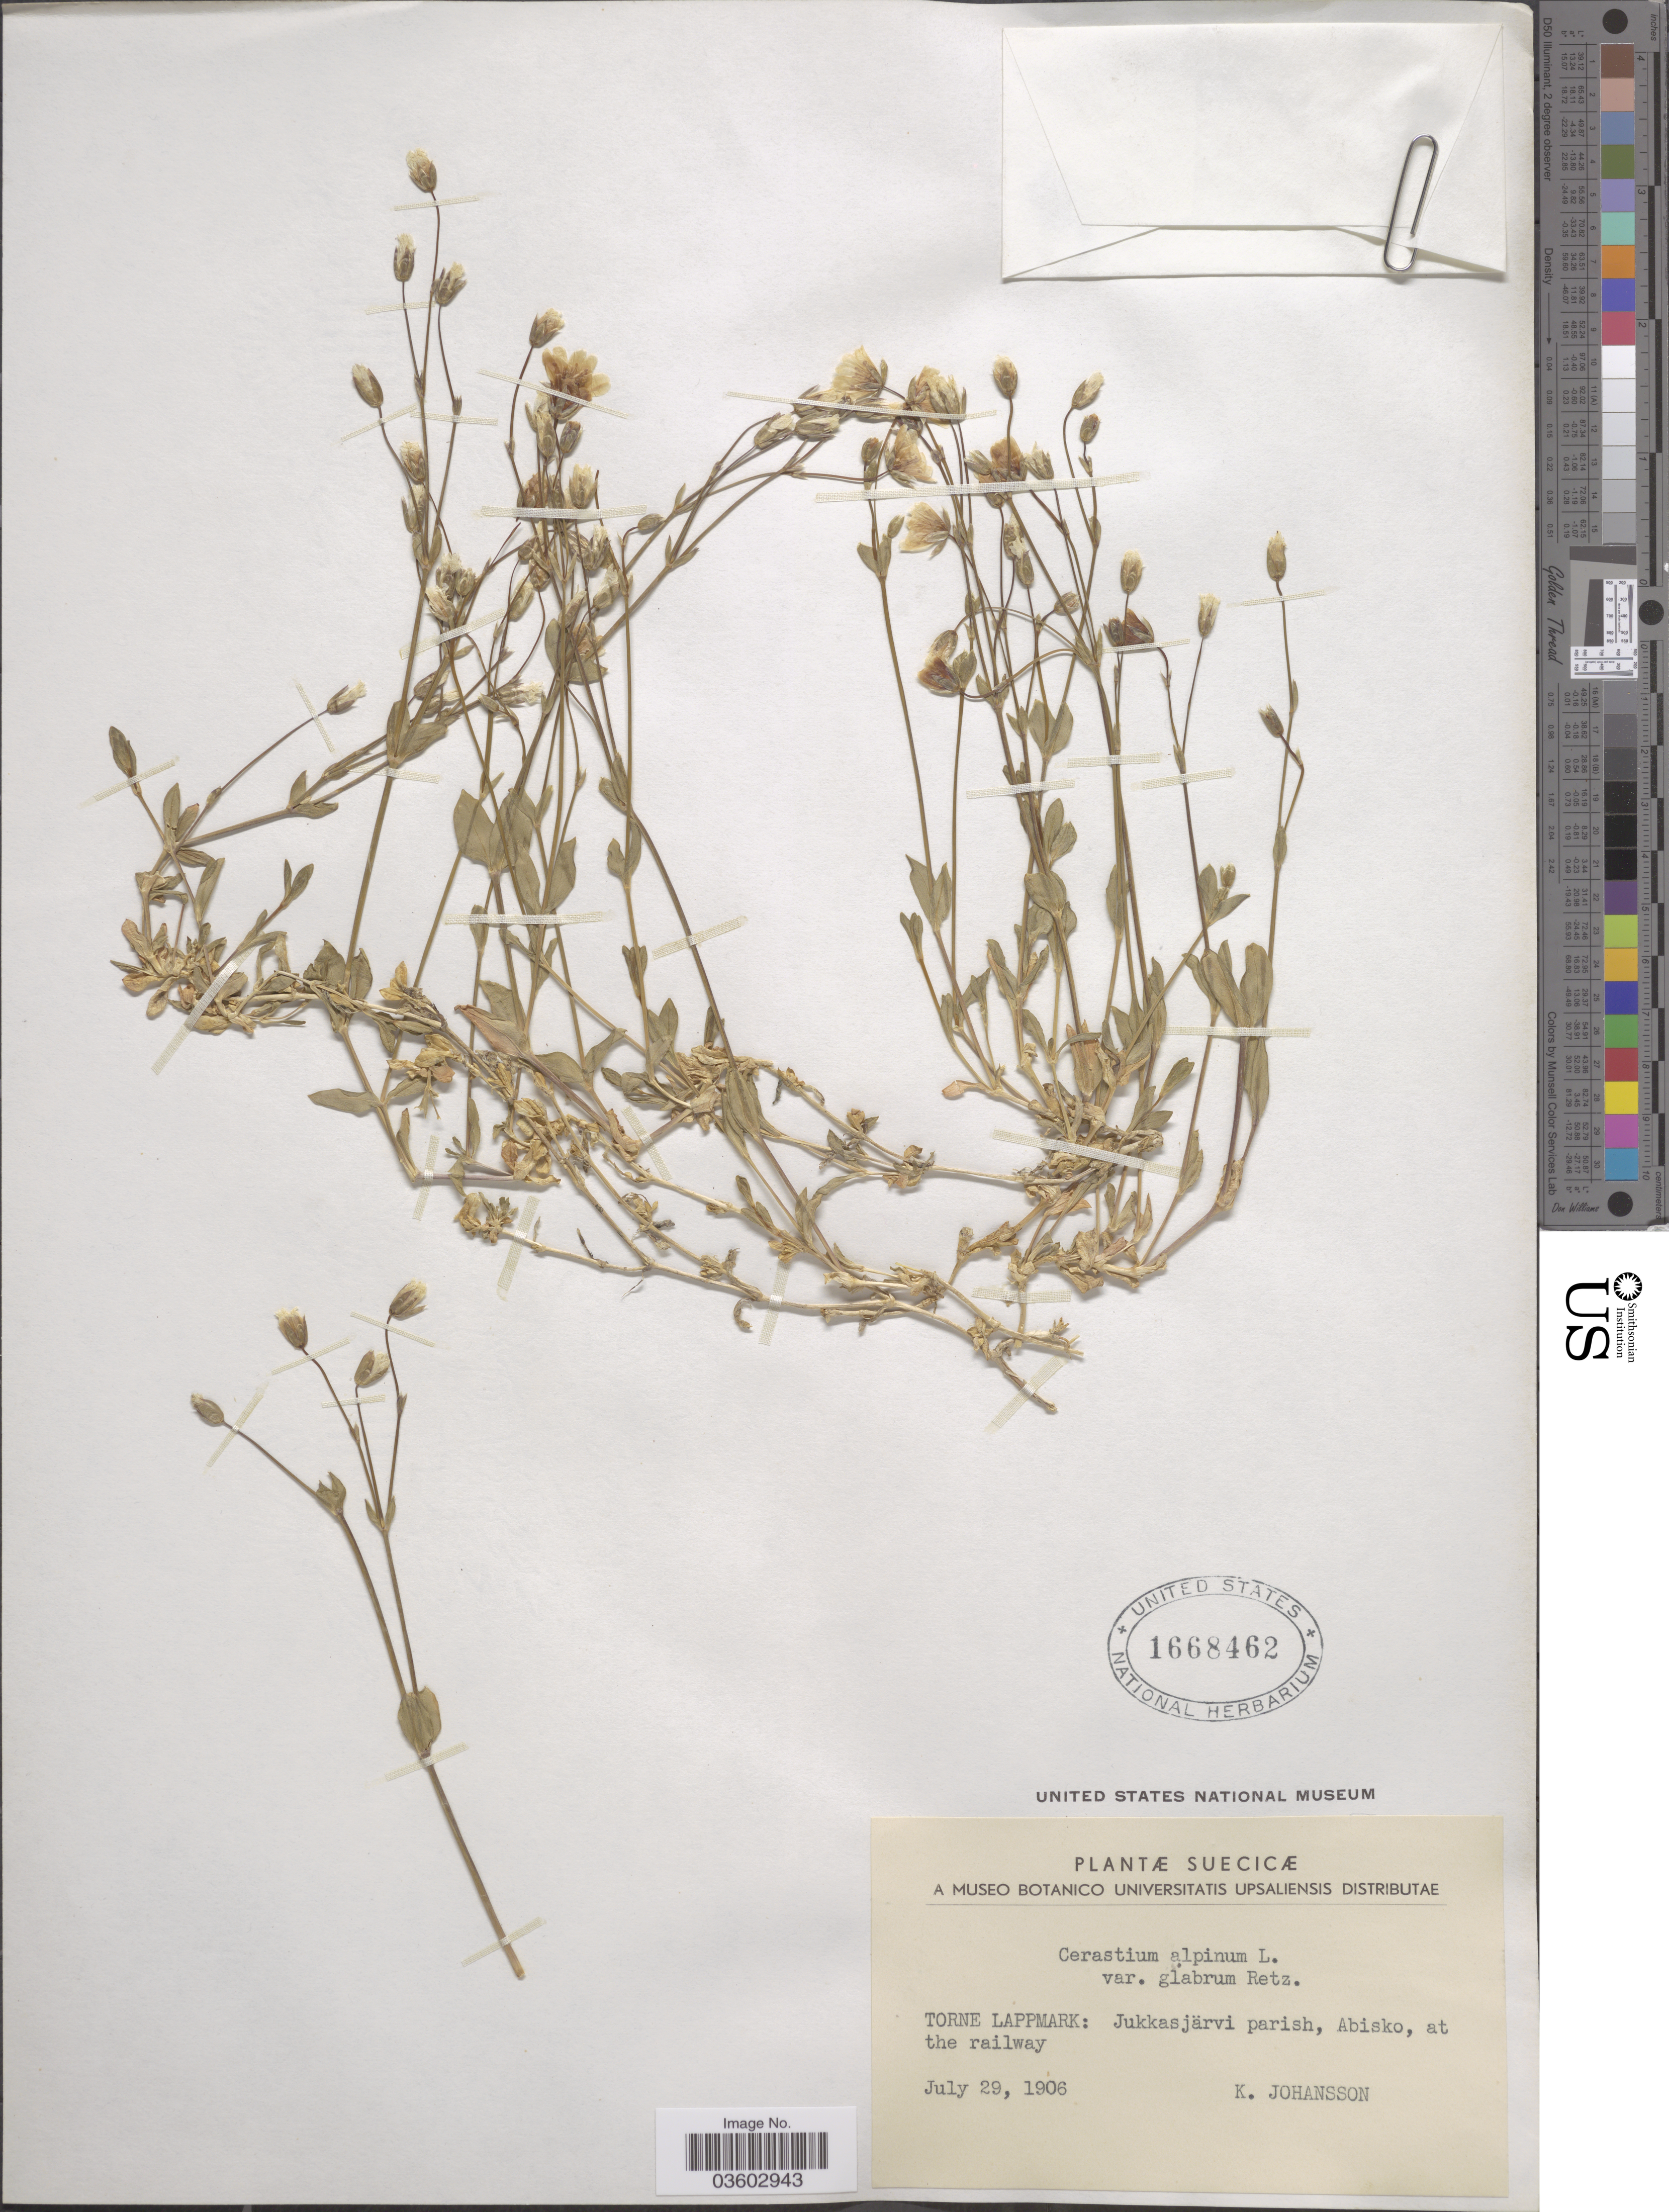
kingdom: Plantae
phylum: Tracheophyta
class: Magnoliopsida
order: Caryophyllales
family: Caryophyllaceae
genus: Cerastium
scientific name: Cerastium alpinum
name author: L.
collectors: K. Johansson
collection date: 1906-07-29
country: Sweden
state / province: Norrbotten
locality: Suecicæ. Torne Lappmark: Jukkasjärvi parish, Abisko, at the railway.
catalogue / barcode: US 1668462